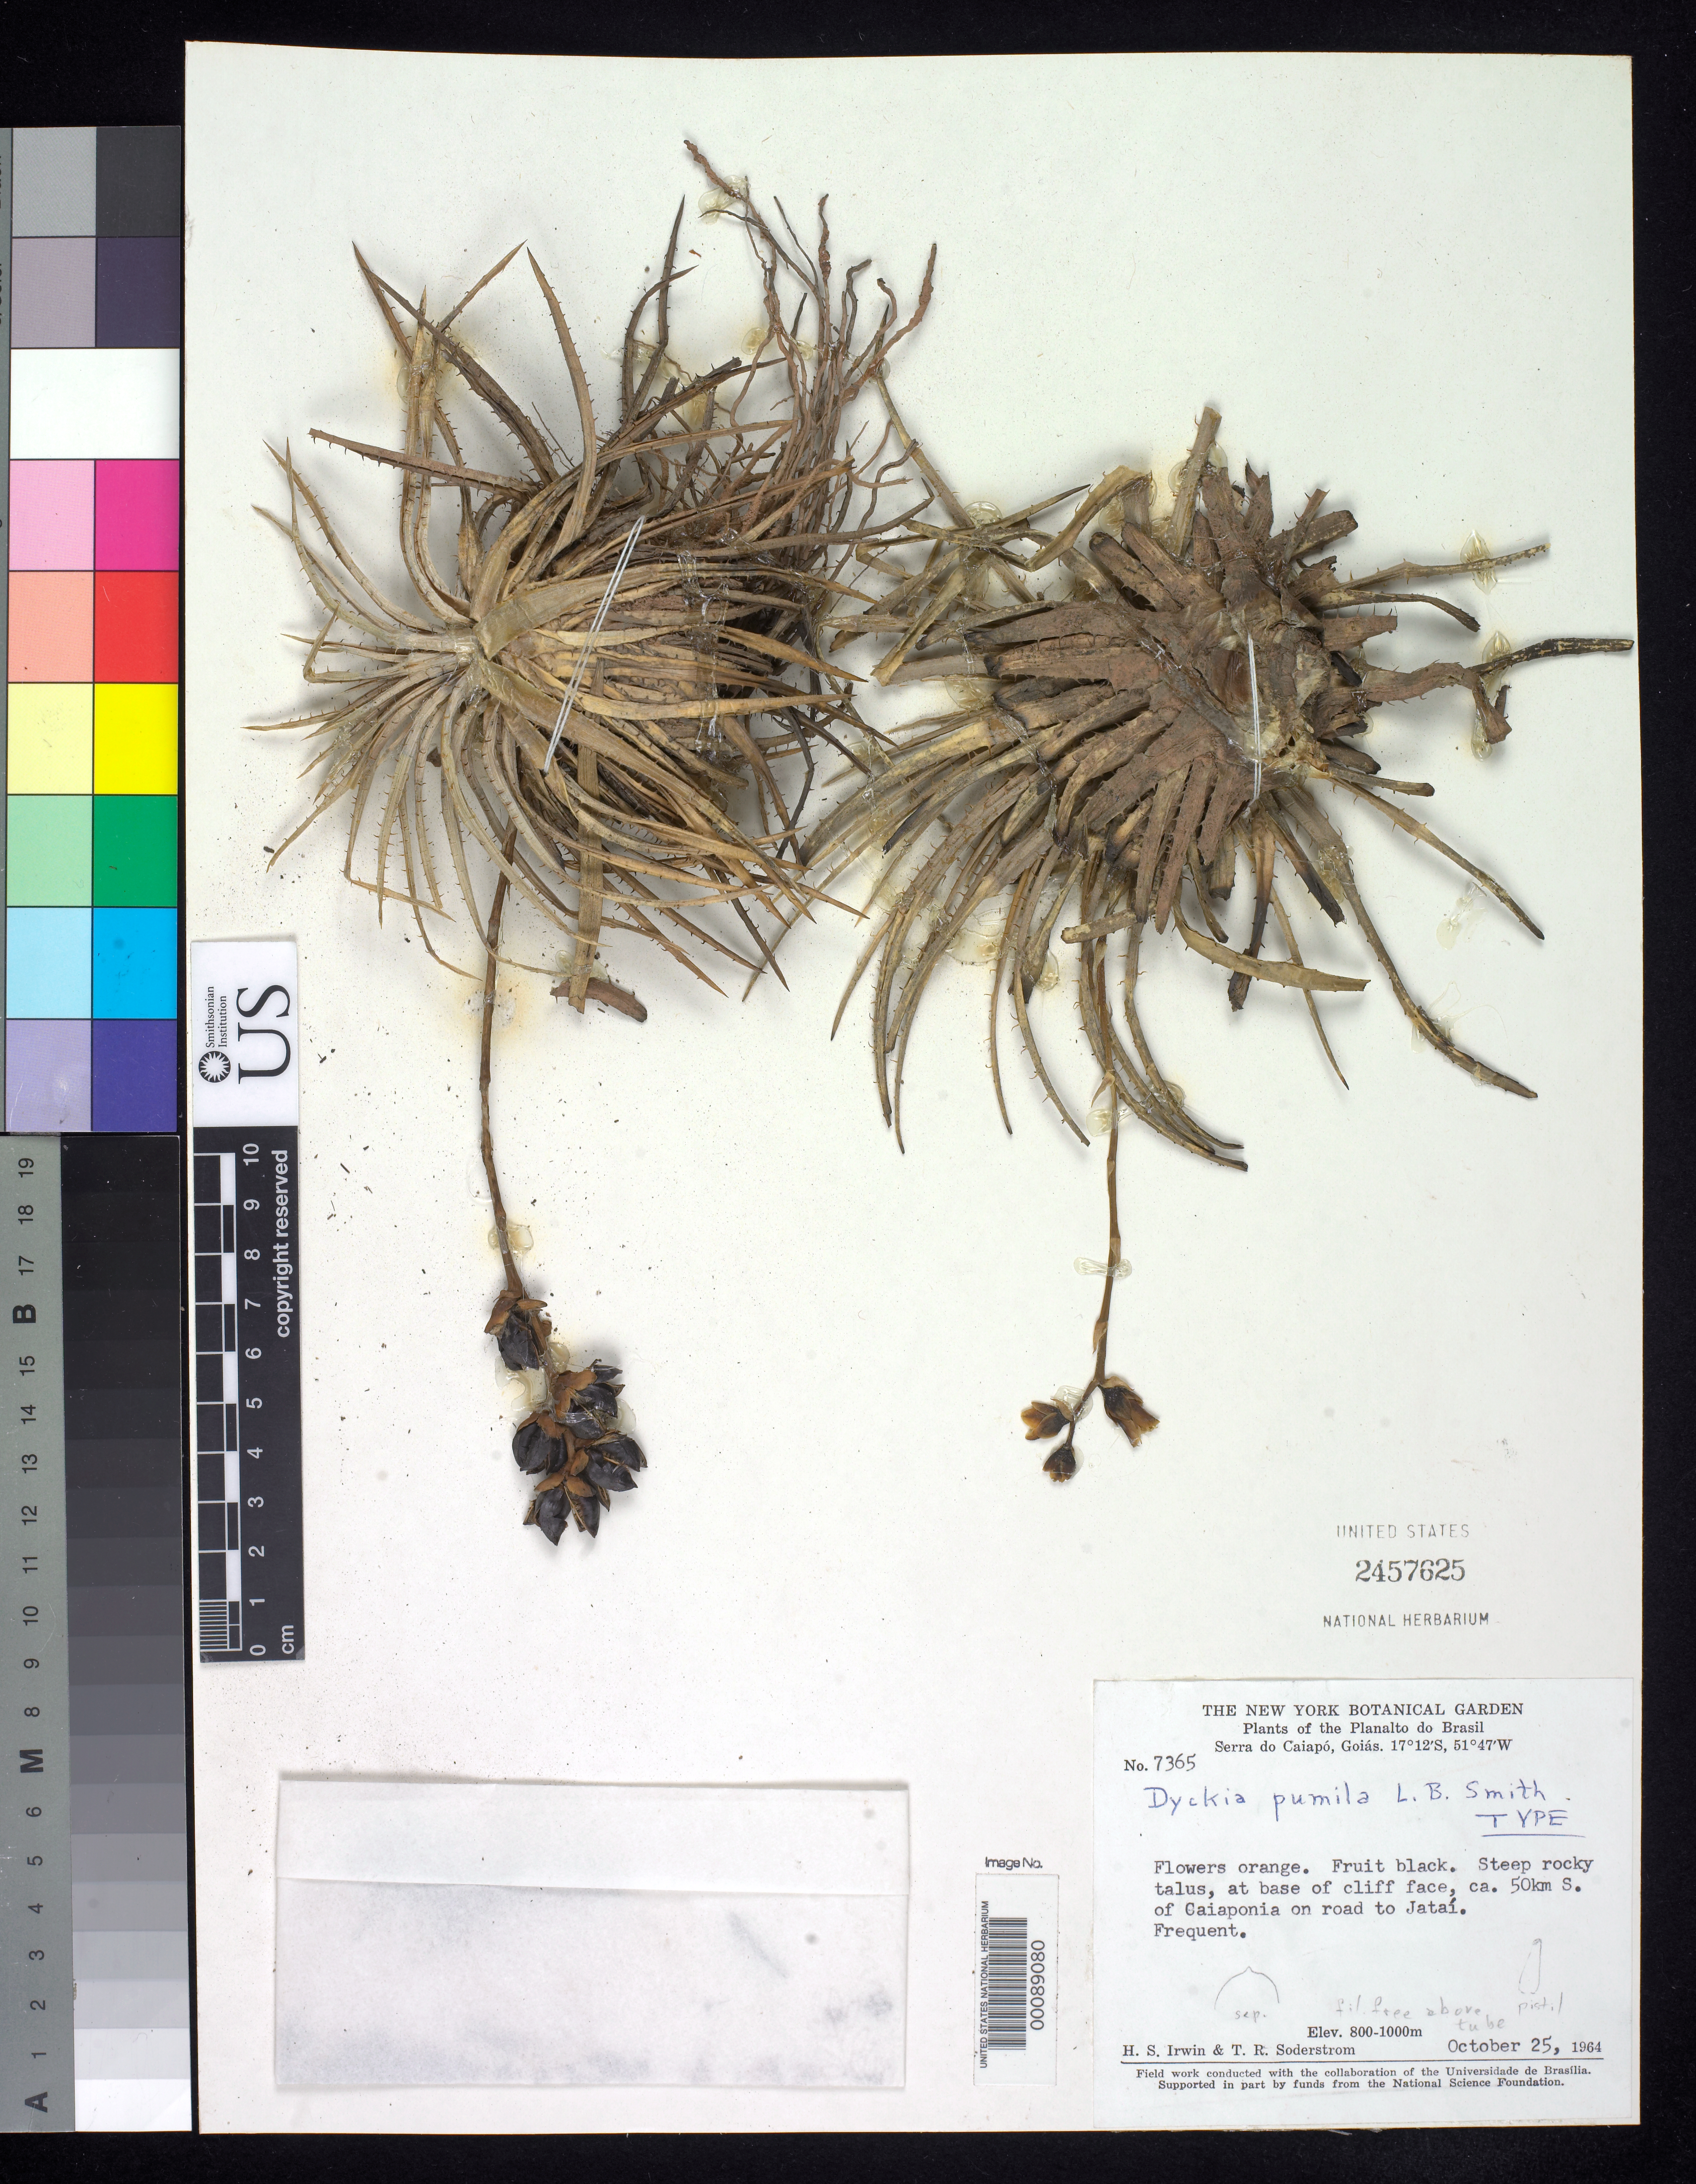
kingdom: Plantae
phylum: Tracheophyta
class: Liliopsida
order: Poales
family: Bromeliaceae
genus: Dyckia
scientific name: Dyckia pumila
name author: L.B. Sm.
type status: Holotype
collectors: H. Irwin & T. R. Soderstrom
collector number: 7365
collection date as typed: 25 Oct 1964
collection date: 1964-10-25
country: Brazil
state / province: Goiás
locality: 50 km S of Caiaponia on road to Jatai, Serra de Caiapo.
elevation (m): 800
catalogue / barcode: US 2457625